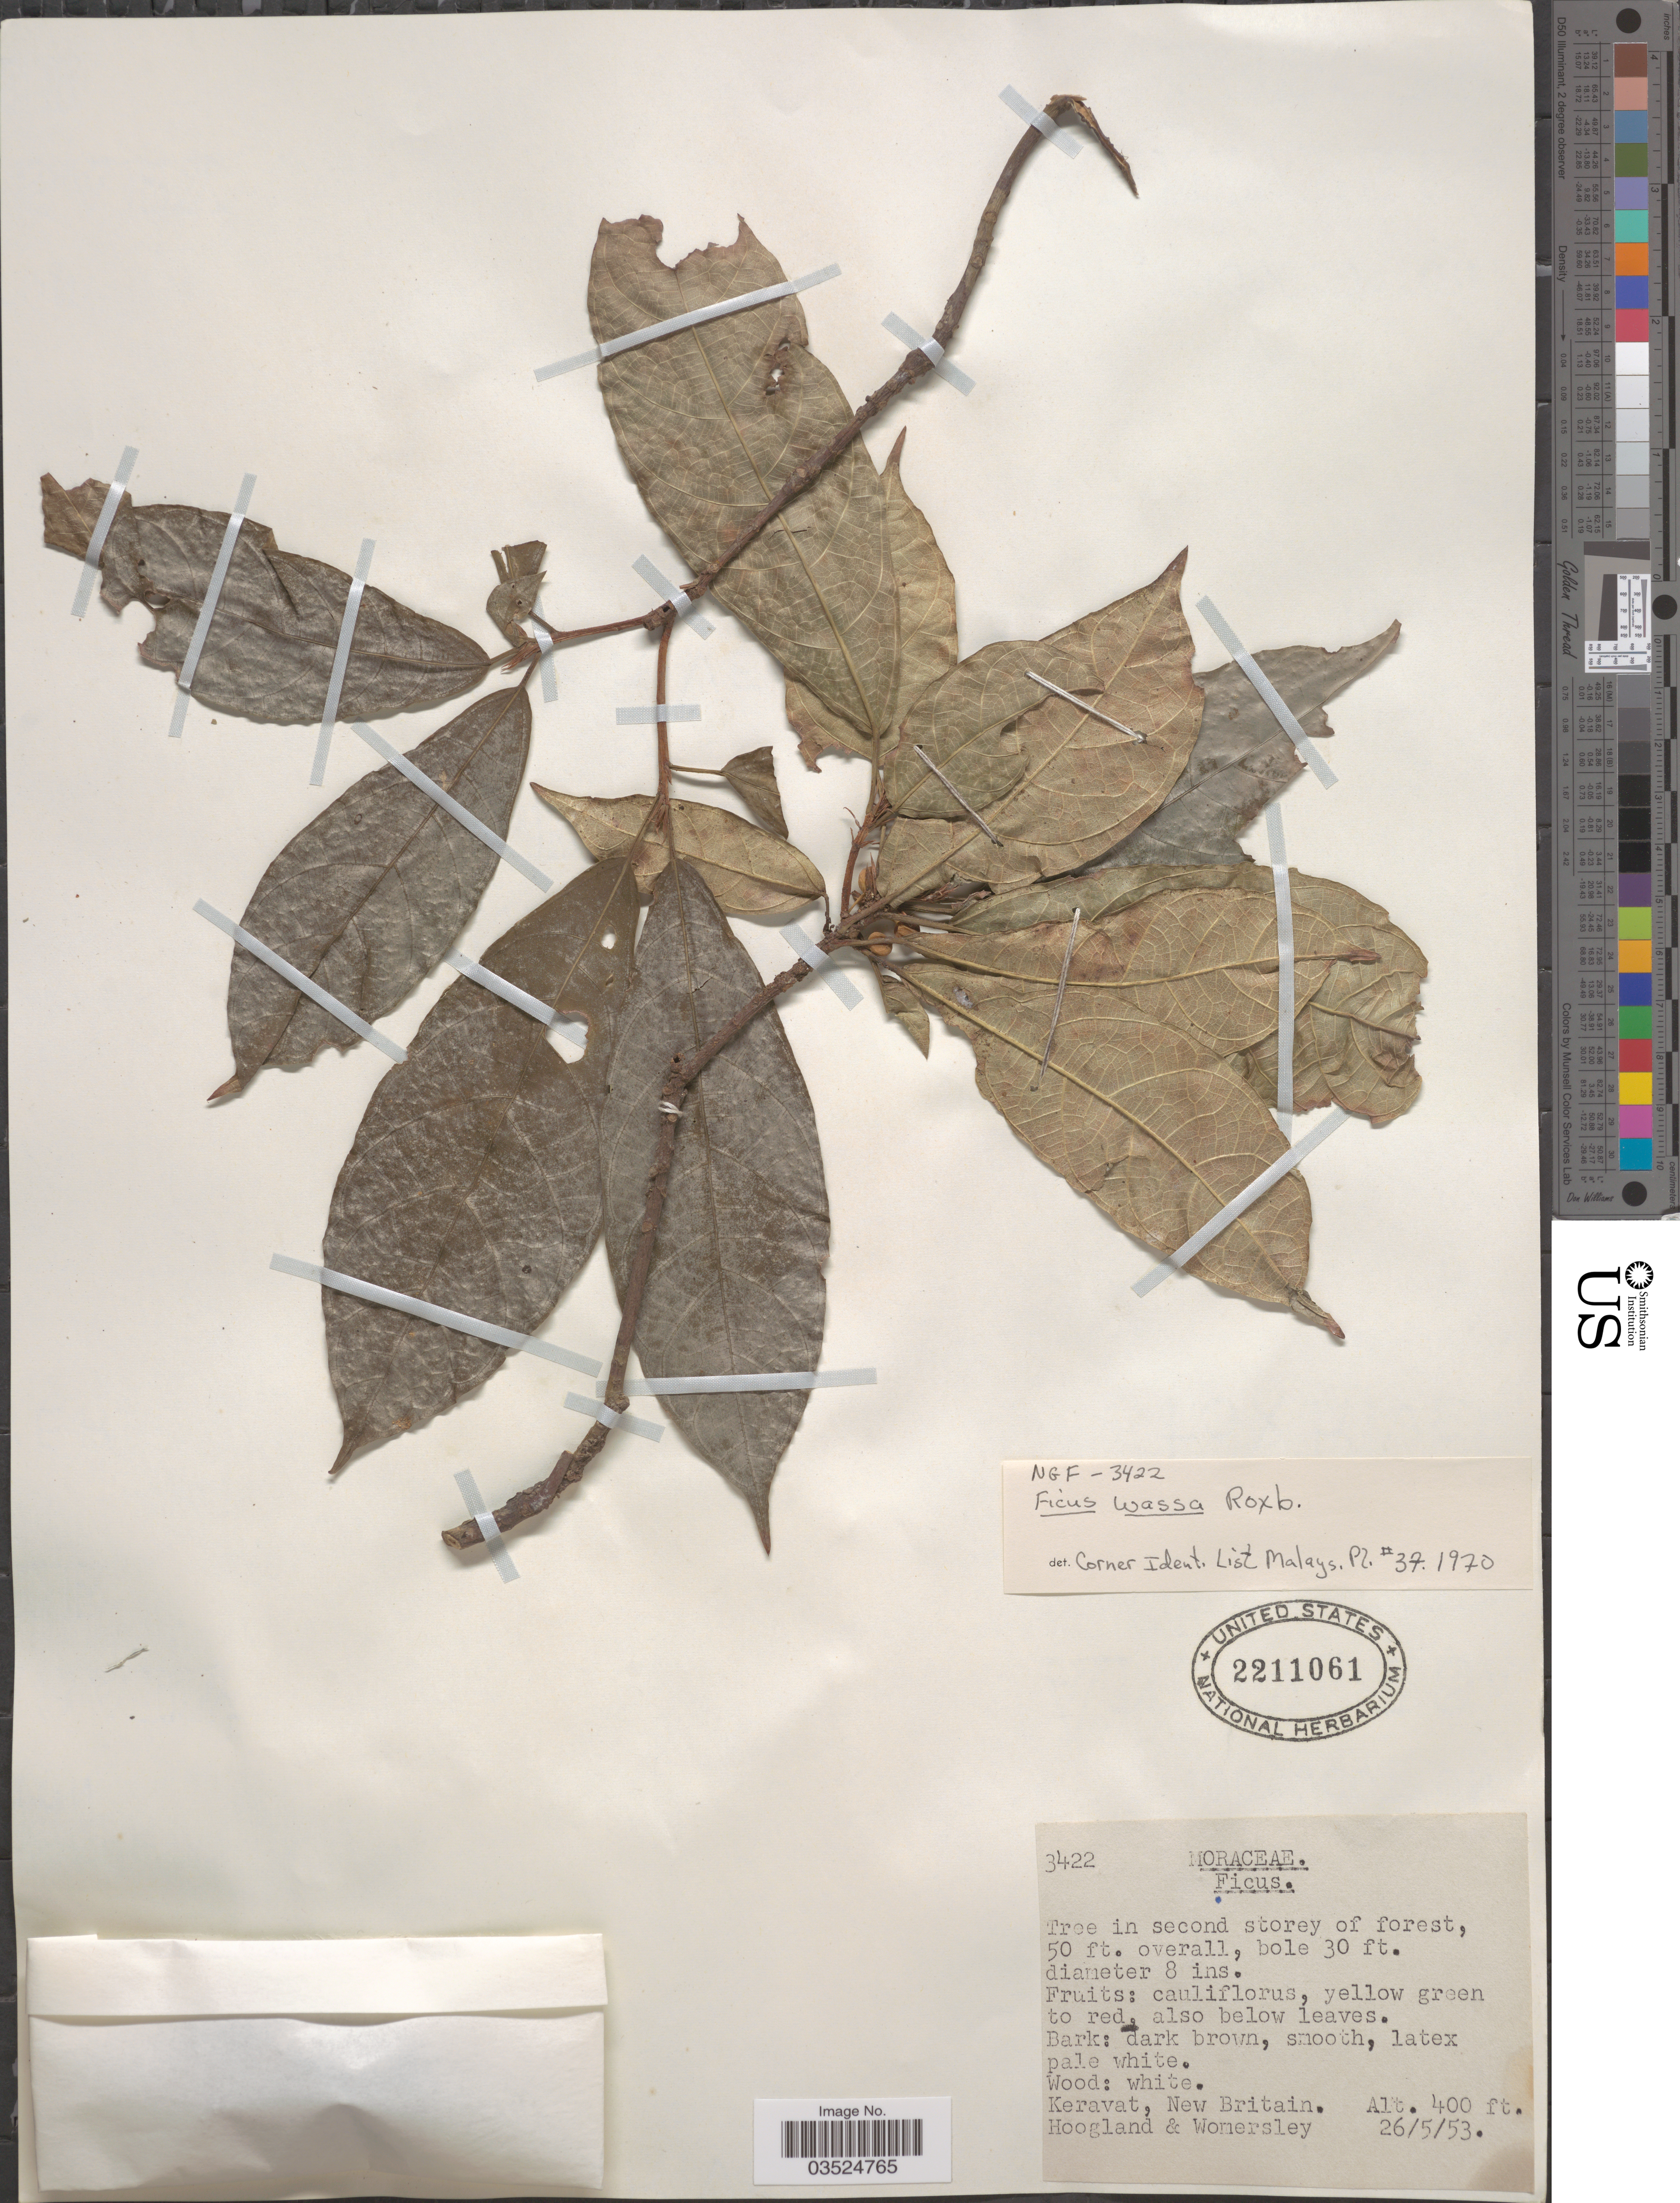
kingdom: Plantae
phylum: Tracheophyta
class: Magnoliopsida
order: Rosales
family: Moraceae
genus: Ficus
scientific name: Ficus wassa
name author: Roxb.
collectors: Hoogland & Womersley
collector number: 3422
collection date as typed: Transcribed d/m/y: 26/5/53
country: Papua New Guinea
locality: Keravat, New Britain.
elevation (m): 122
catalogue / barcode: US 2211061